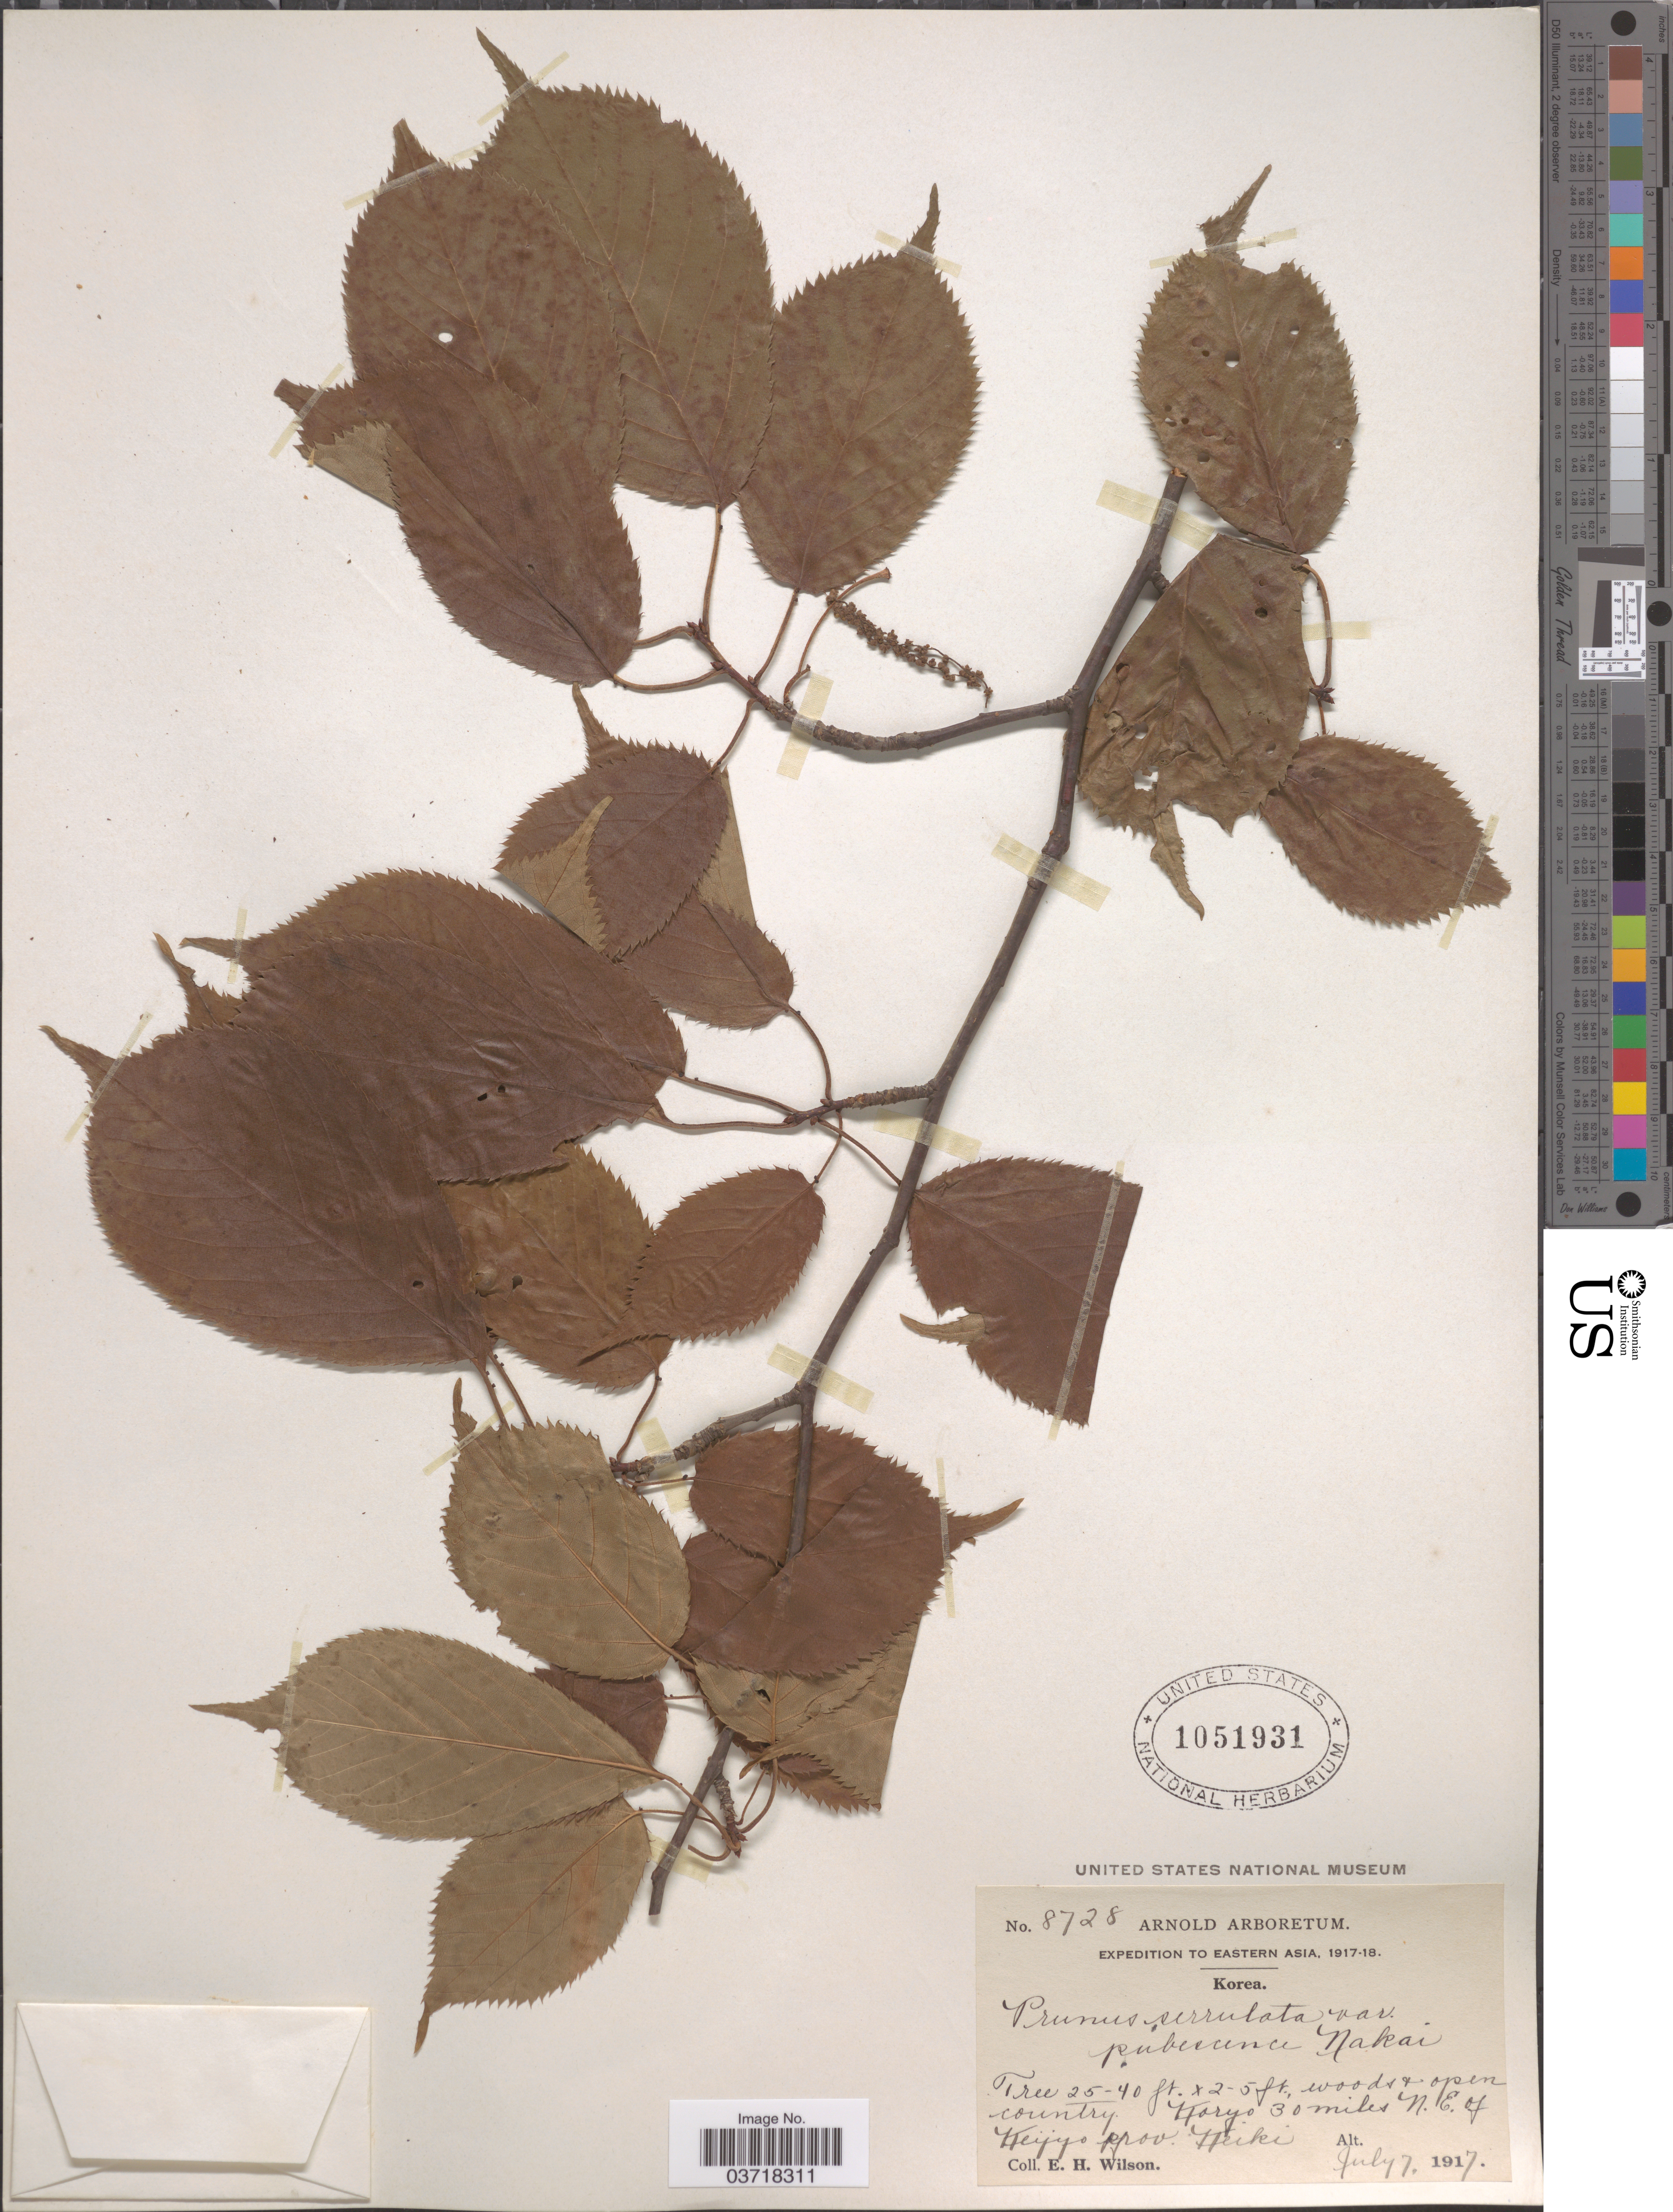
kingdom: Plantae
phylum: Tracheophyta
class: Magnoliopsida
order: Rosales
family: Rosaceae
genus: Prunus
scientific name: Prunus serrulata var. pubescens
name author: (Makino) Nakai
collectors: E. Wilson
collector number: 8728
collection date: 1917-07-07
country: South Korea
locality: Koryo 30 miles N.E. of Keijyo prov. Keiki.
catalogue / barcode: US 101931